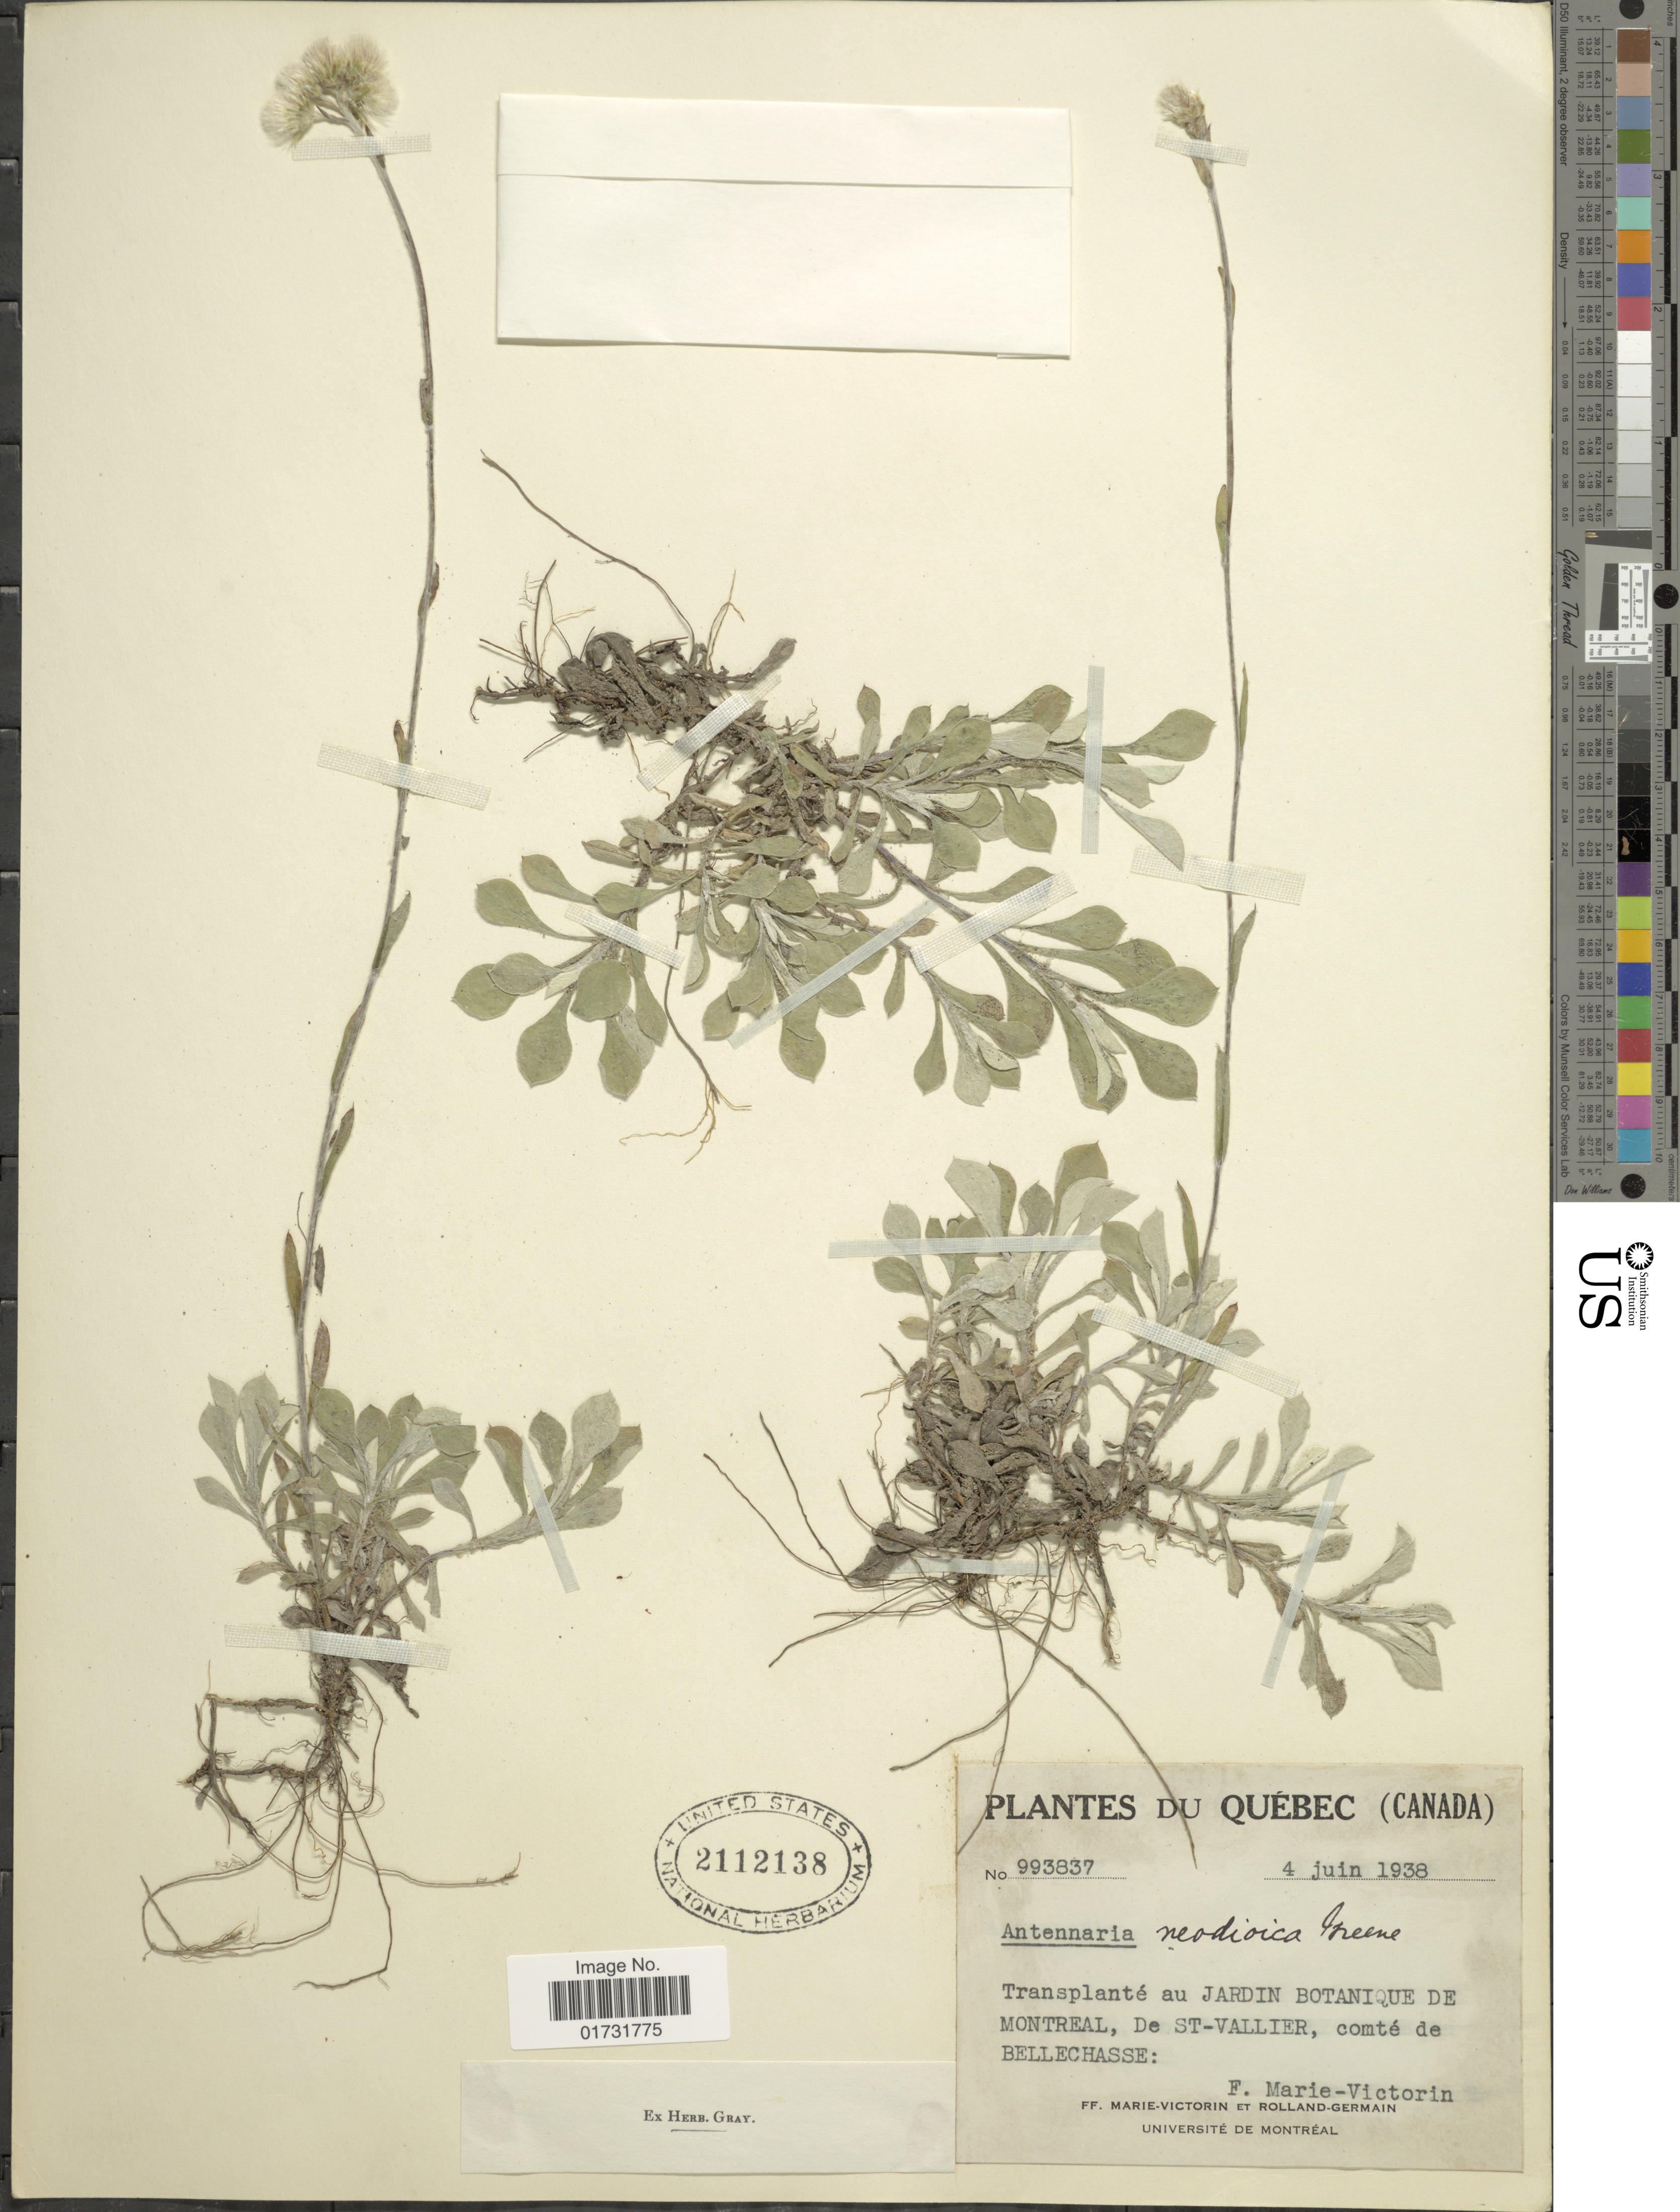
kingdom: Plantae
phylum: Tracheophyta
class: Magnoliopsida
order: Asterales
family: Asteraceae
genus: Antennaria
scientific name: Antennaria neodioica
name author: Greene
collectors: F. Marie-Victorin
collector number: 993837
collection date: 1938-06-04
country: Canada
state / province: Quebec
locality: Transplanté au Jardin Botanique de Montreal, De St-Vallier, comté de Bellechasse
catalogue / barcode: US 2112138